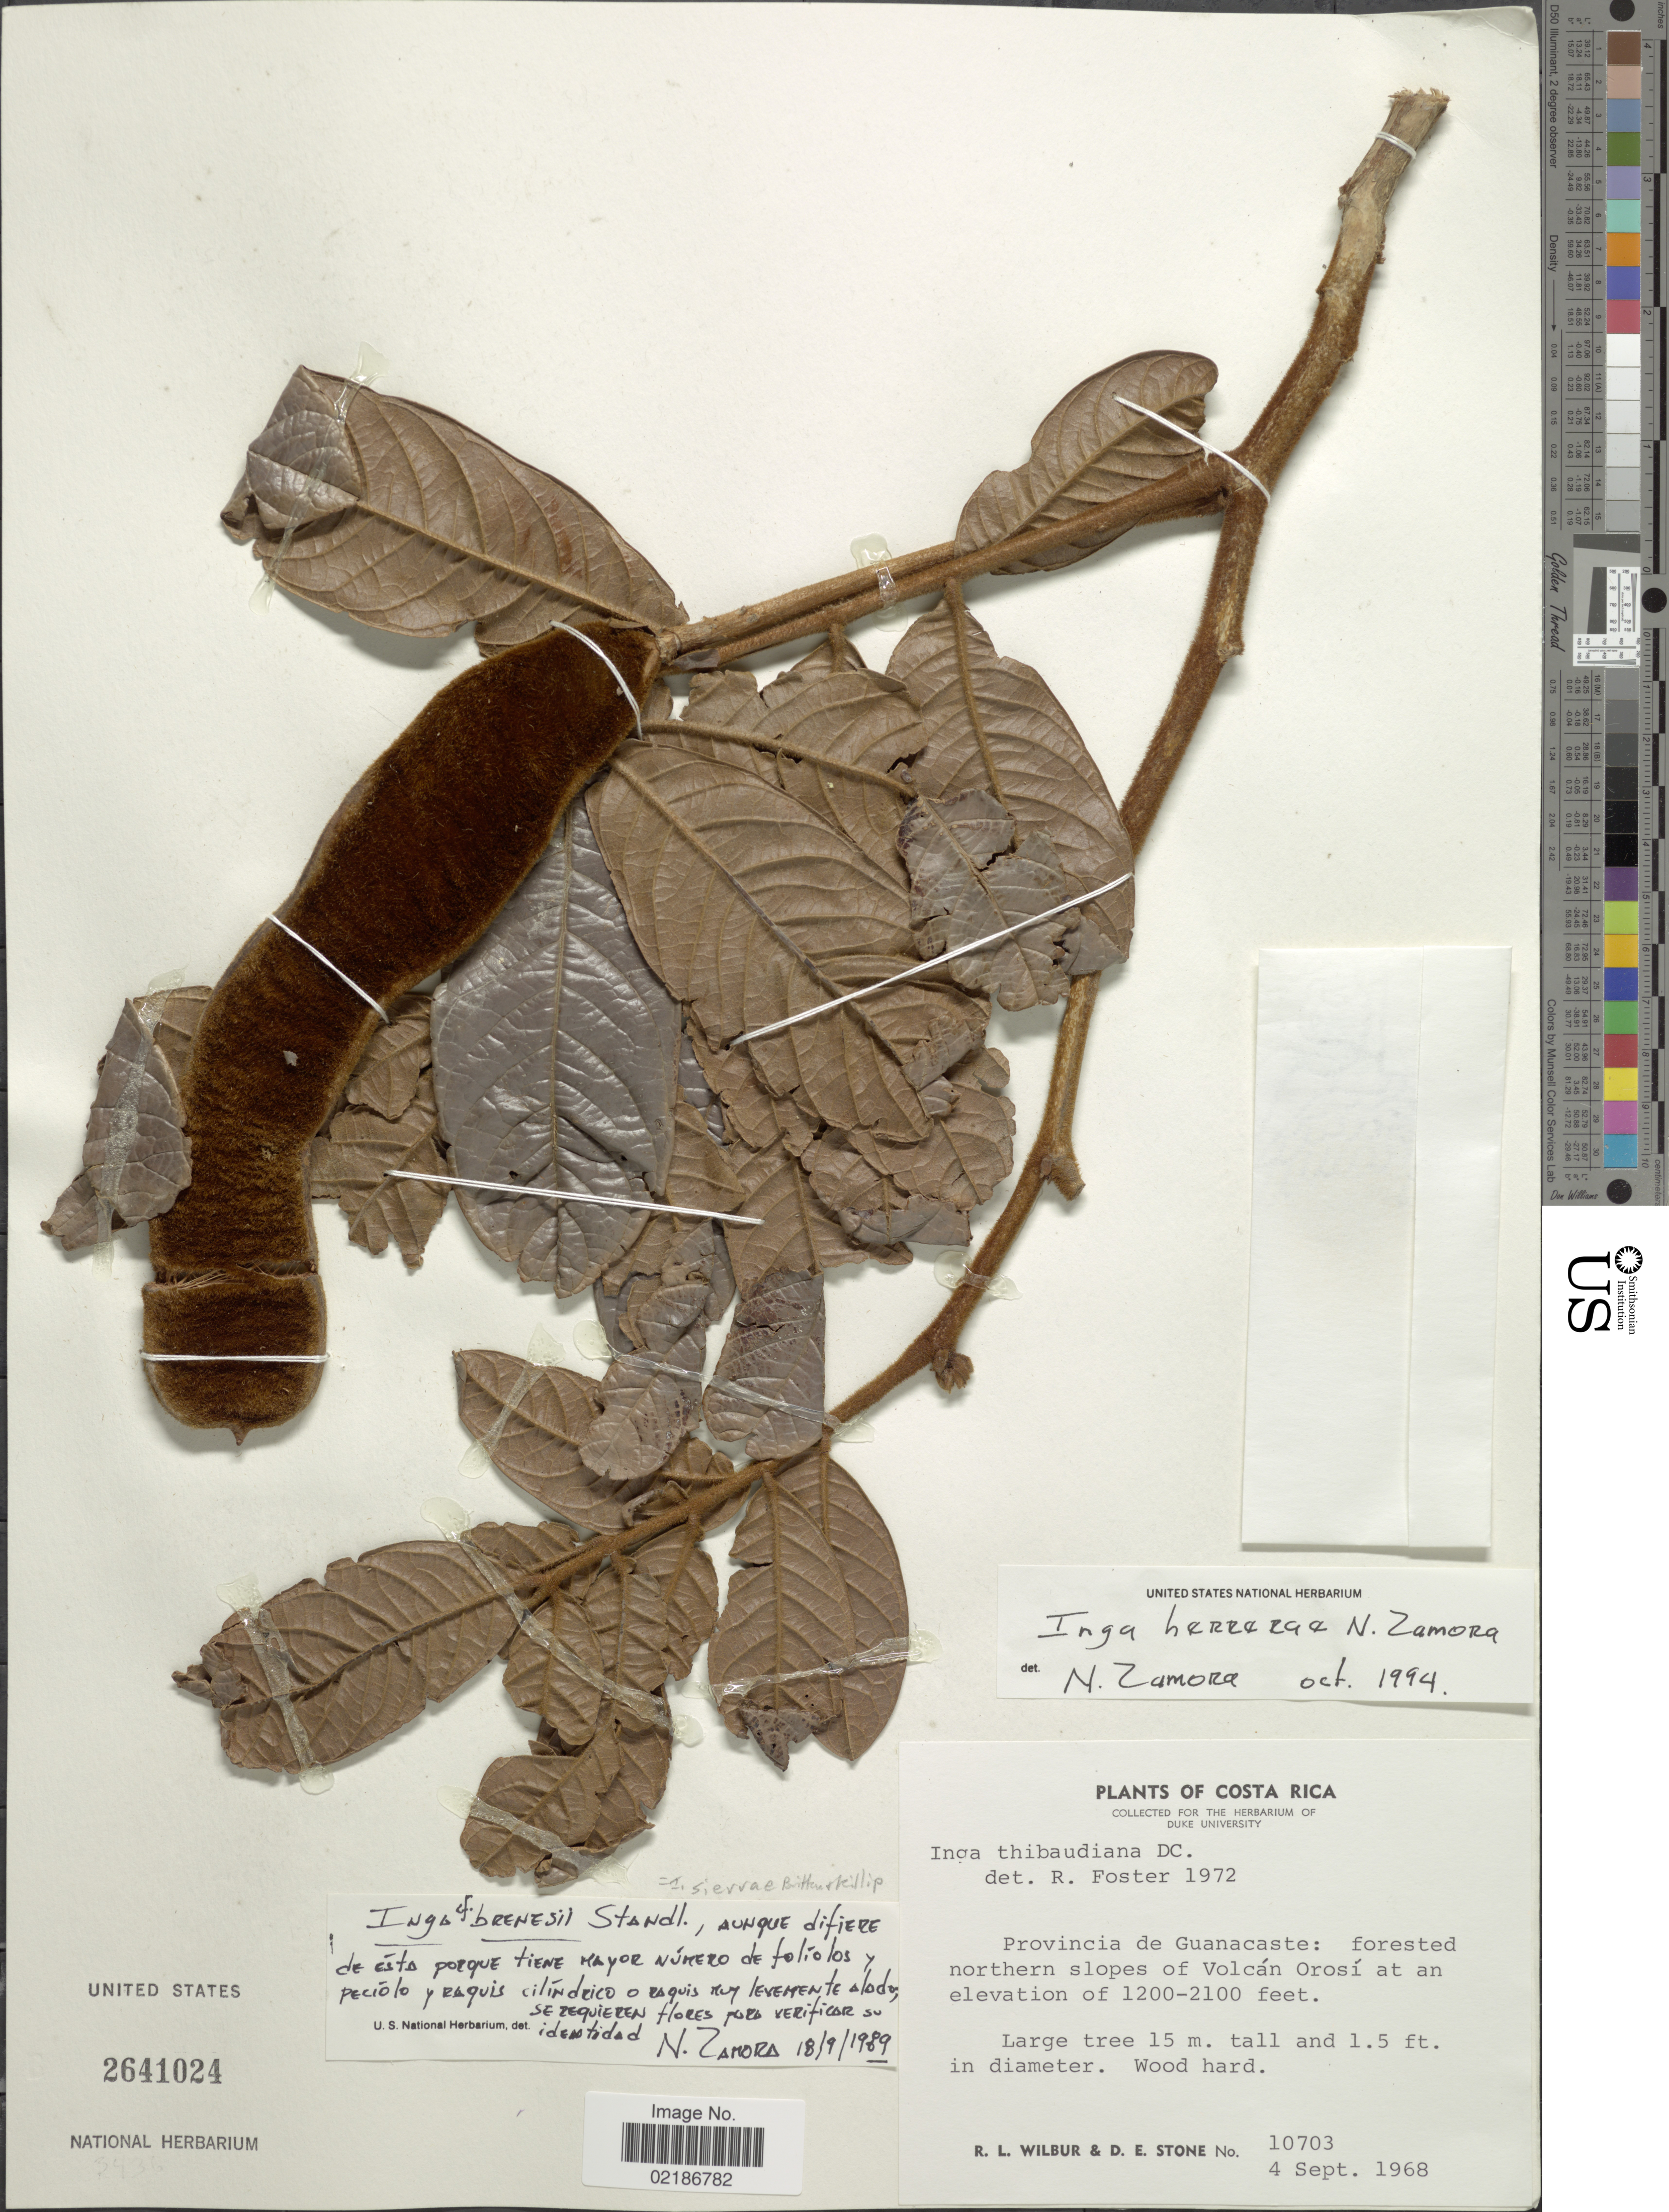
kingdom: Plantae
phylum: Tracheophyta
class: Magnoliopsida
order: Fabales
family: Fabaceae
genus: Inga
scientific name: Inga sierrae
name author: Britton & Killip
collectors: R. L. Wilbur & D. E. Stone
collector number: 10703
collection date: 1968-09-04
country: Costa Rica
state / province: Guanacaste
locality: Northern slopes of Volcan Orosi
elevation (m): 366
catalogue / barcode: US 2641024